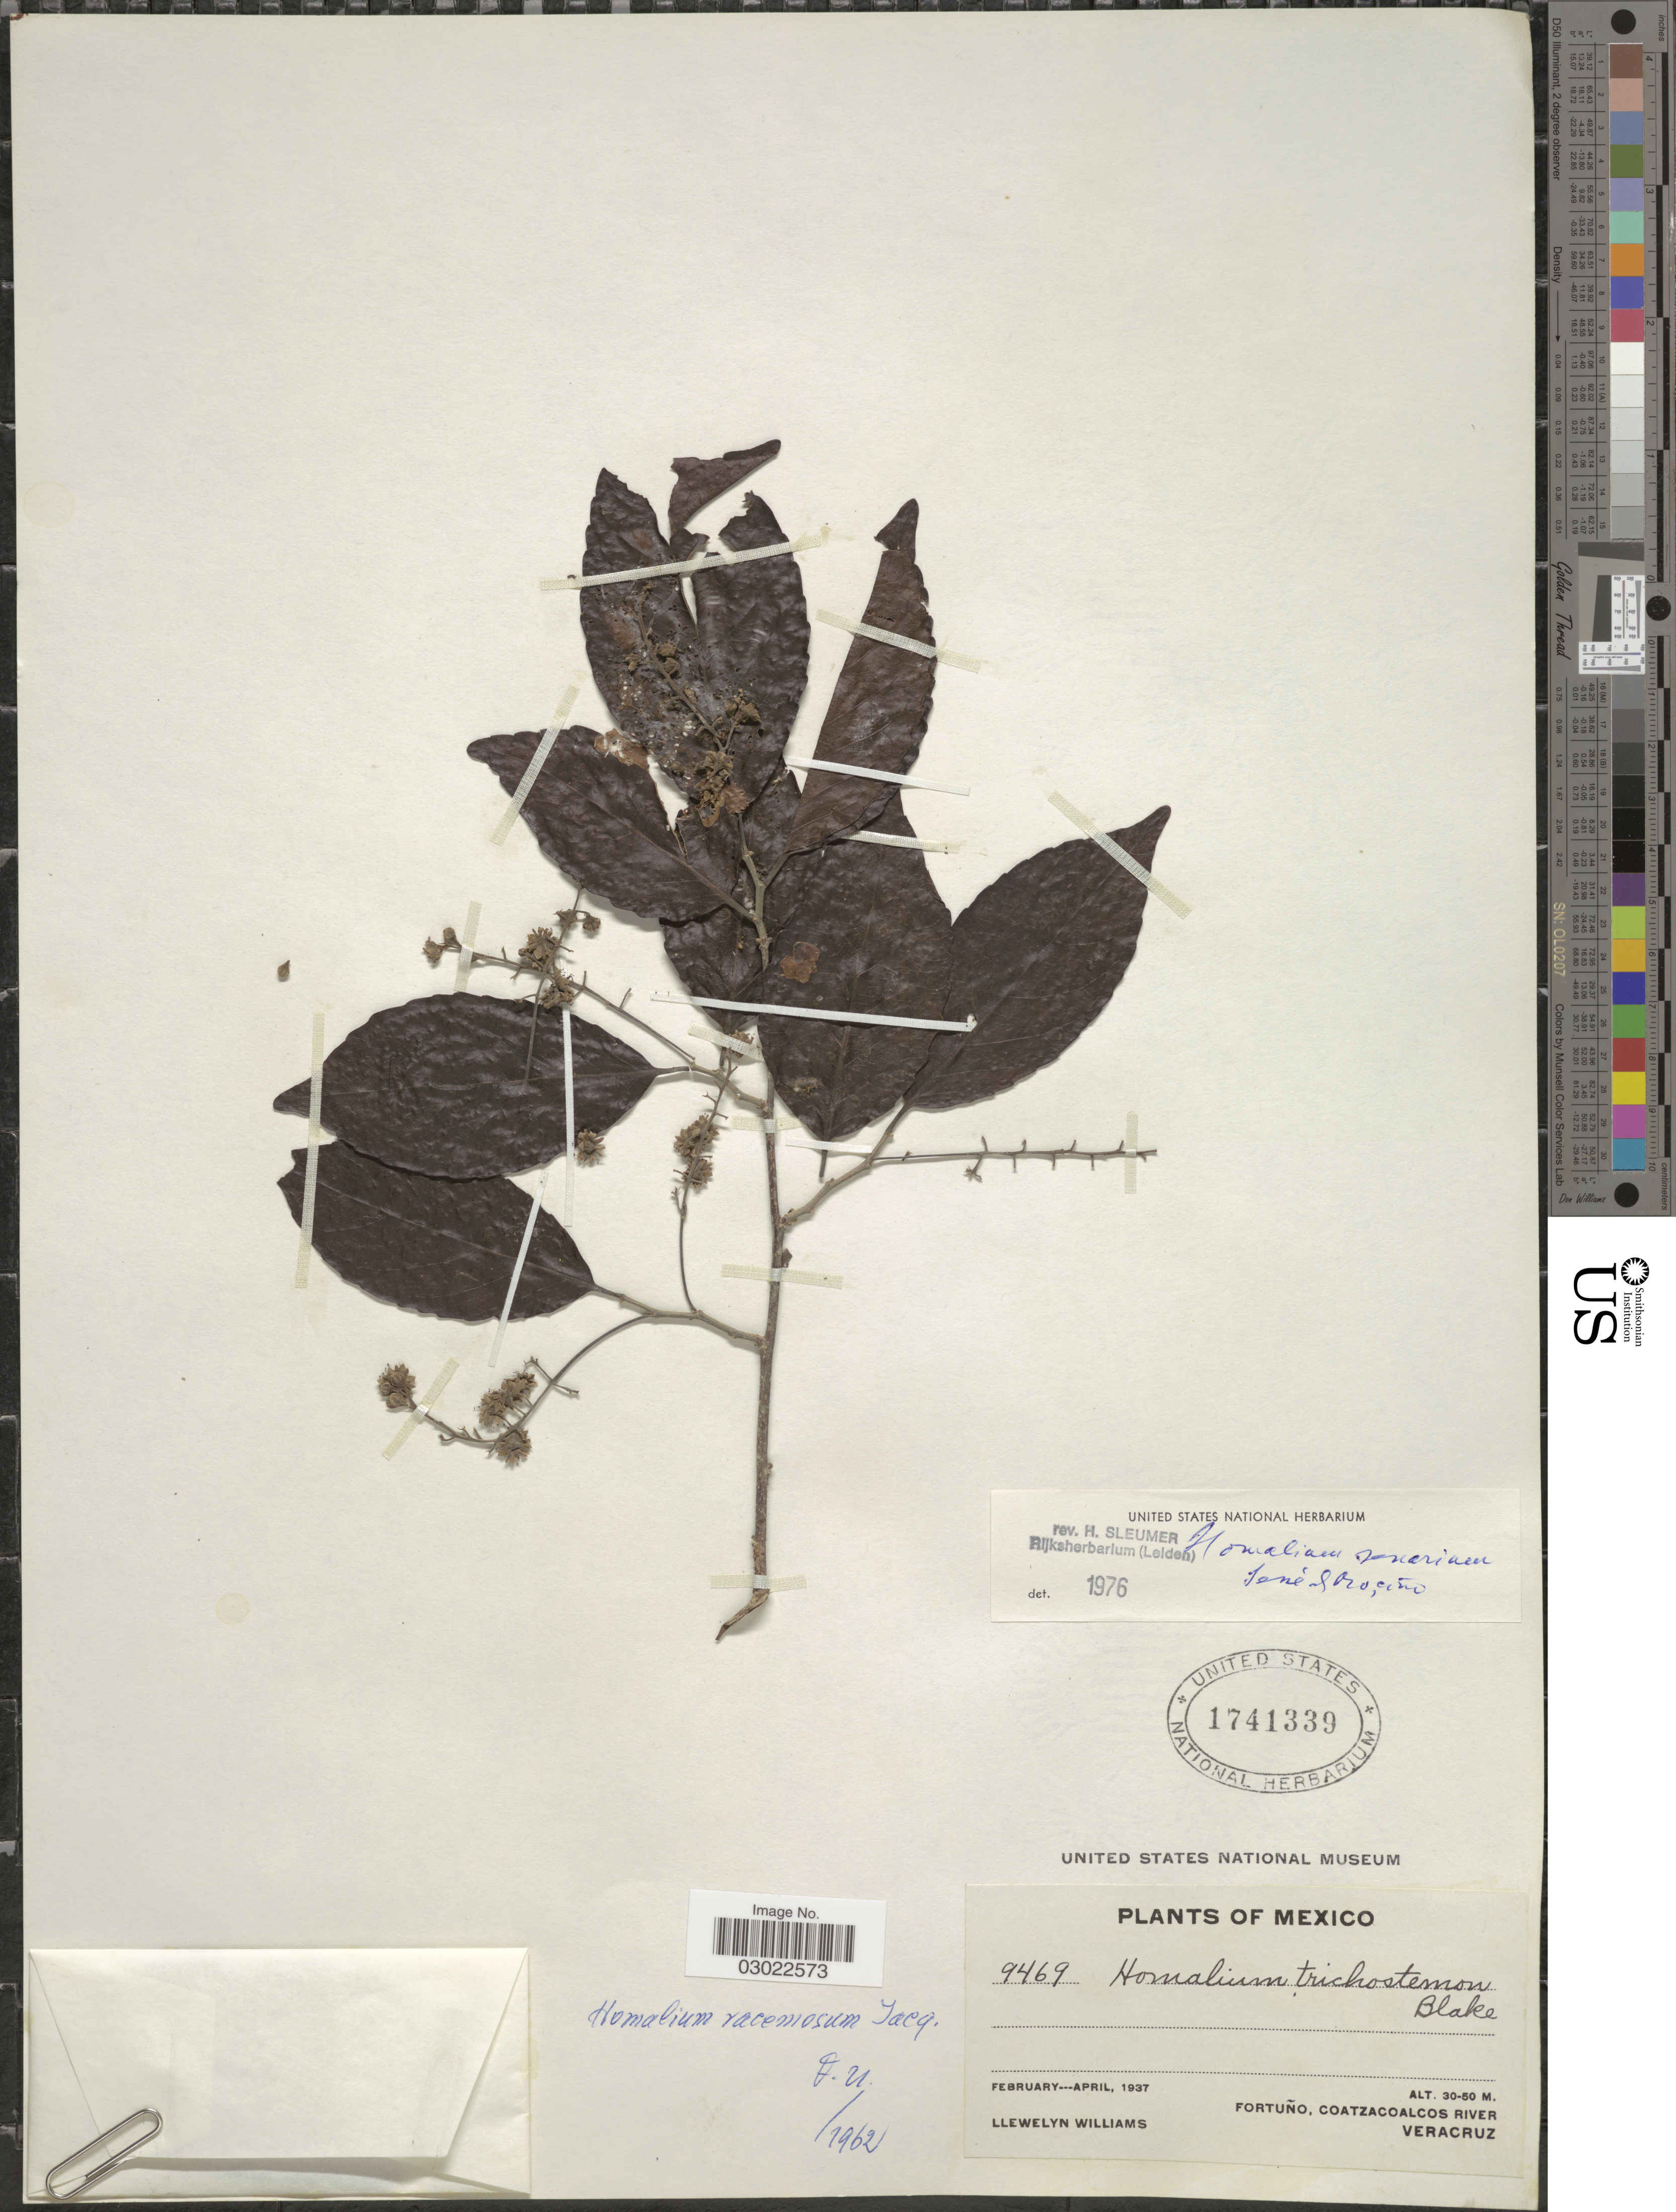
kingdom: Plantae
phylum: Tracheophyta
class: Magnoliopsida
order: Malpighiales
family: Salicaceae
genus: Homalium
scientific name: Homalium senarium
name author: Sessé & Moc. ex DC.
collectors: Ll. Williams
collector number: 9469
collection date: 1937-02/1937-04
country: Mexico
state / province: Veracruz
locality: Fortuño, Coatzacoalcos River, Veracruz.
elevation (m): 30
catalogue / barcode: US 1741339